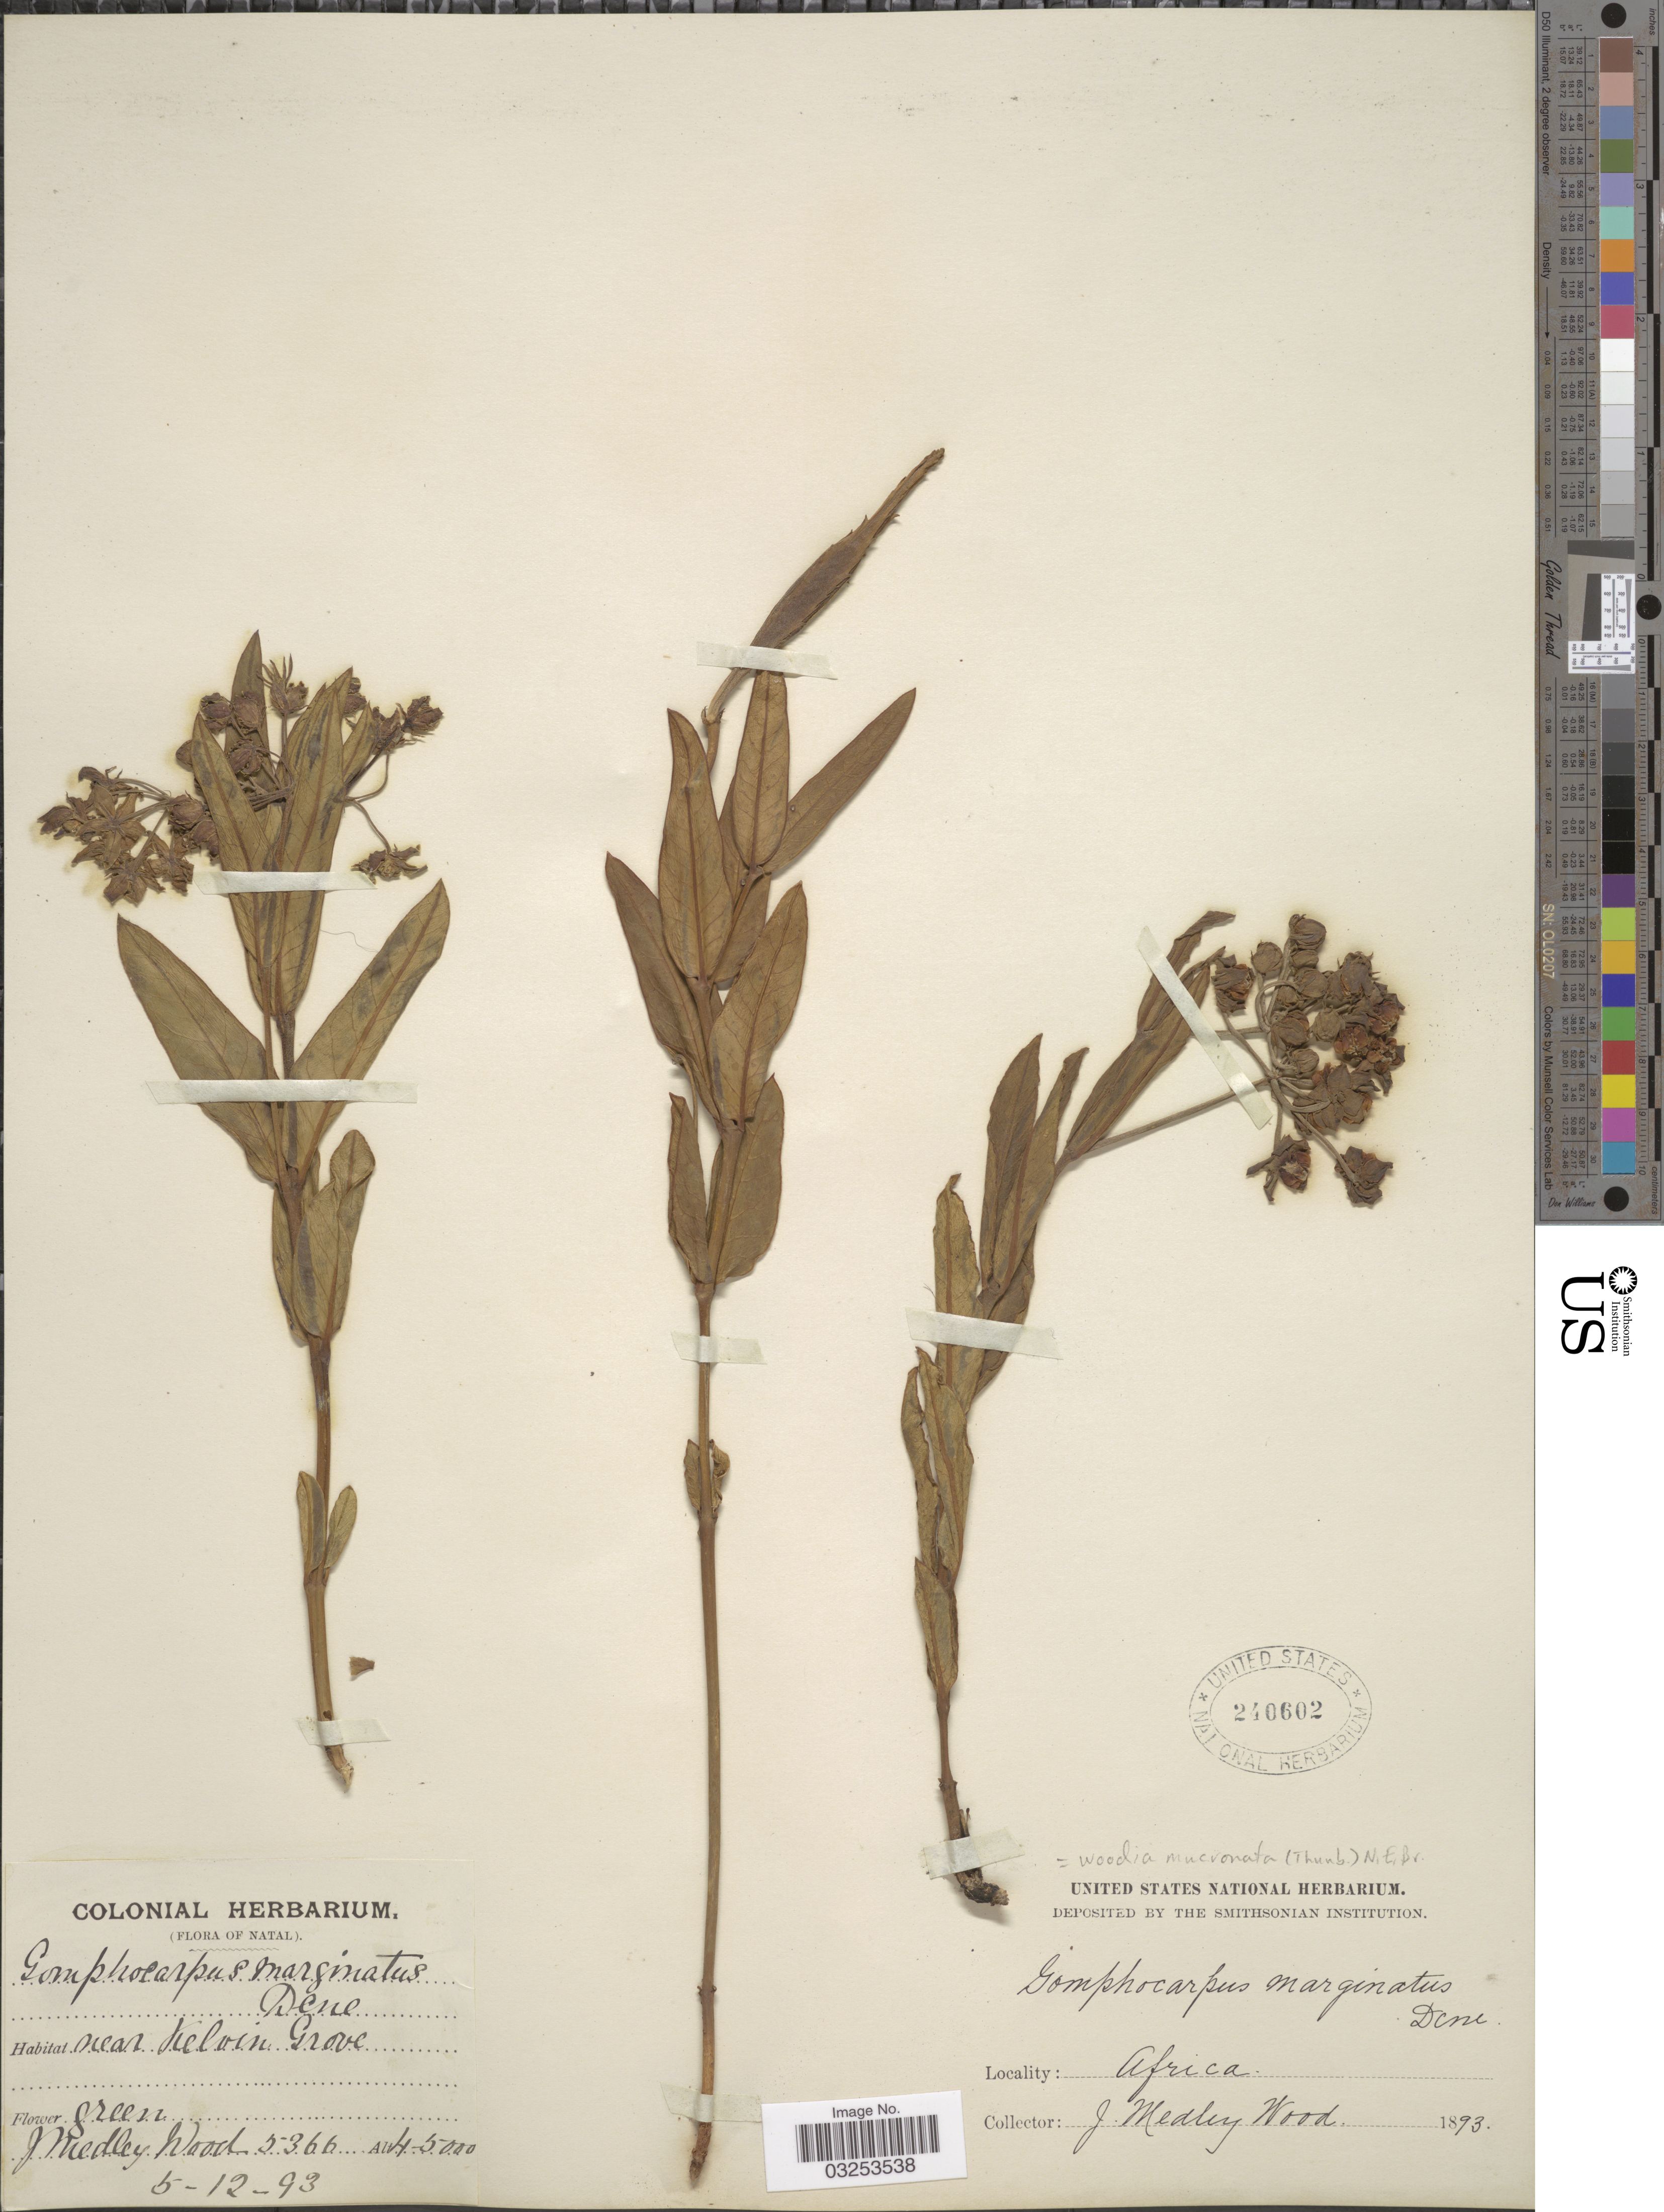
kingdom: Plantae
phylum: Tracheophyta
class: Magnoliopsida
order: Gentianales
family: Apocynaceae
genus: Woodia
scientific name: Woodia mucronata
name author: N.E. Br.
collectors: J. Medley Wood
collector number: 5366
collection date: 1893-12-05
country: South Africa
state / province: KwaZulu-Natal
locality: Natal, near Kelvin Grove.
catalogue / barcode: US 2400602